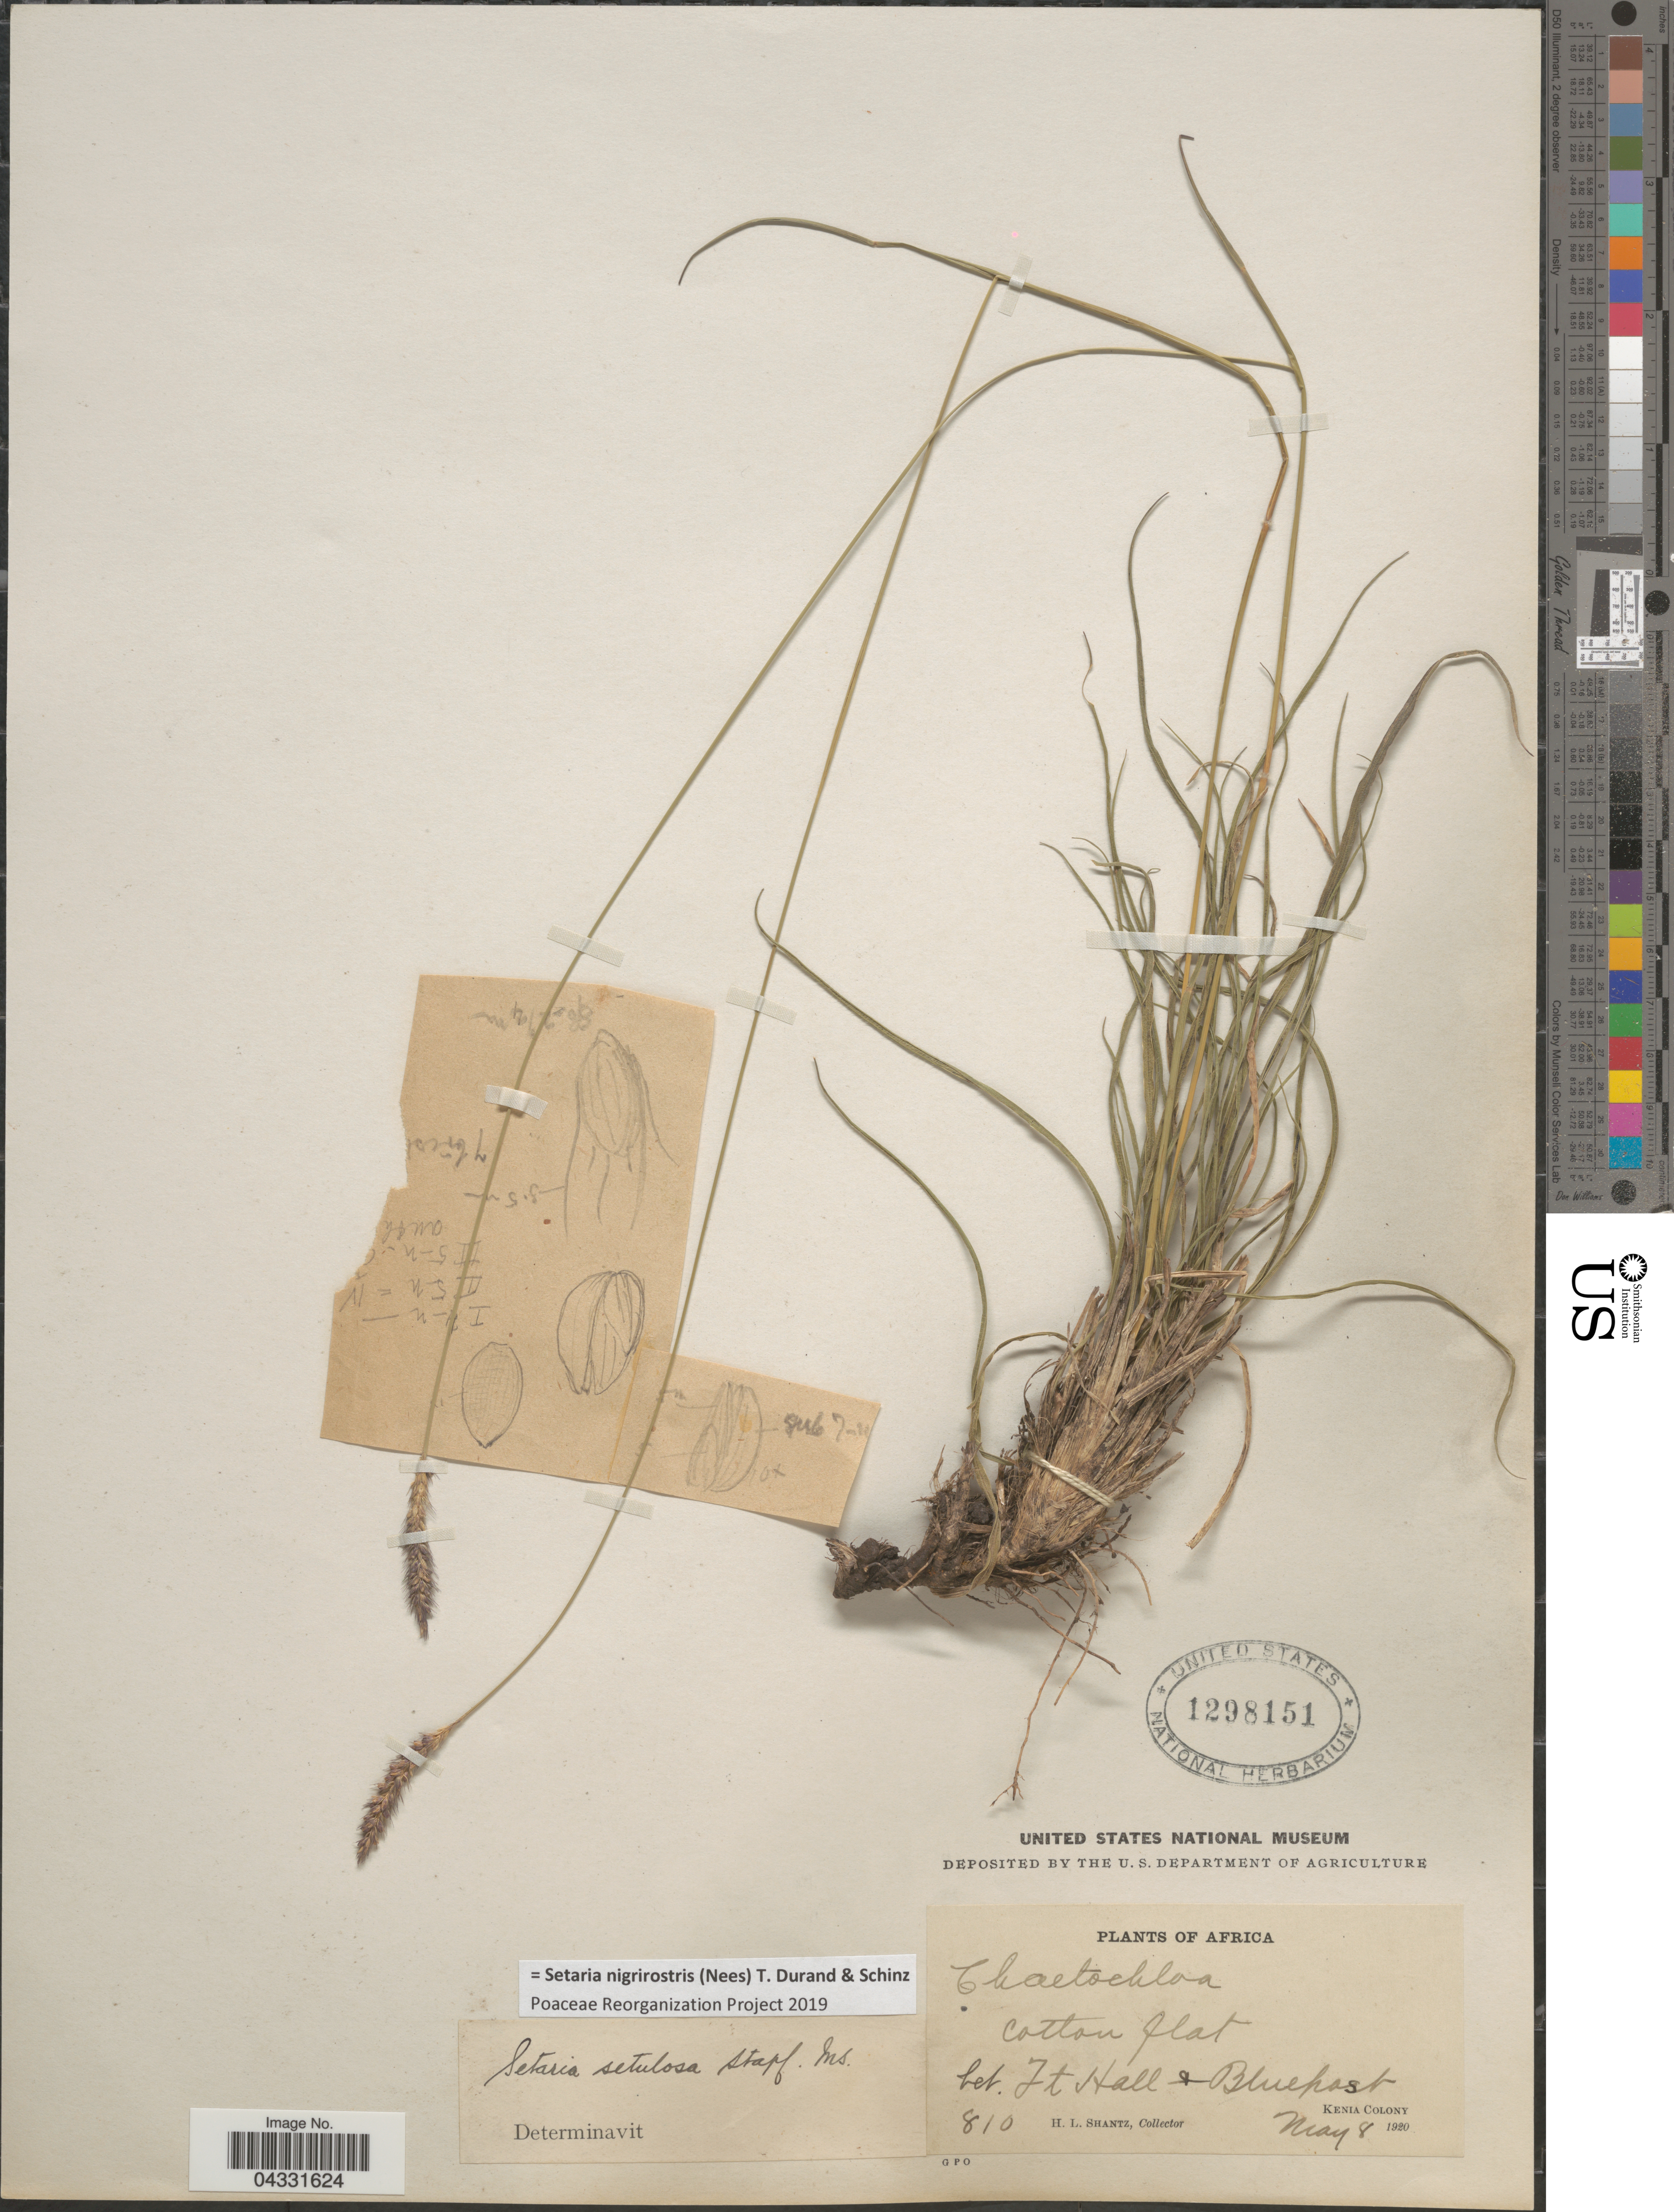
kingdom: Plantae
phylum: Tracheophyta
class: Liliopsida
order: Poales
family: Poaceae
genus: Setaria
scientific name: Setaria nigrirostris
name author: (Nees) Durand & Schinz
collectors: H. Shantz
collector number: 810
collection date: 1920-05-08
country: Kenya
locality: Cotton flat bet. Ft. Hall & Bluepost. Kenia Colony.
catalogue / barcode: US 1298151